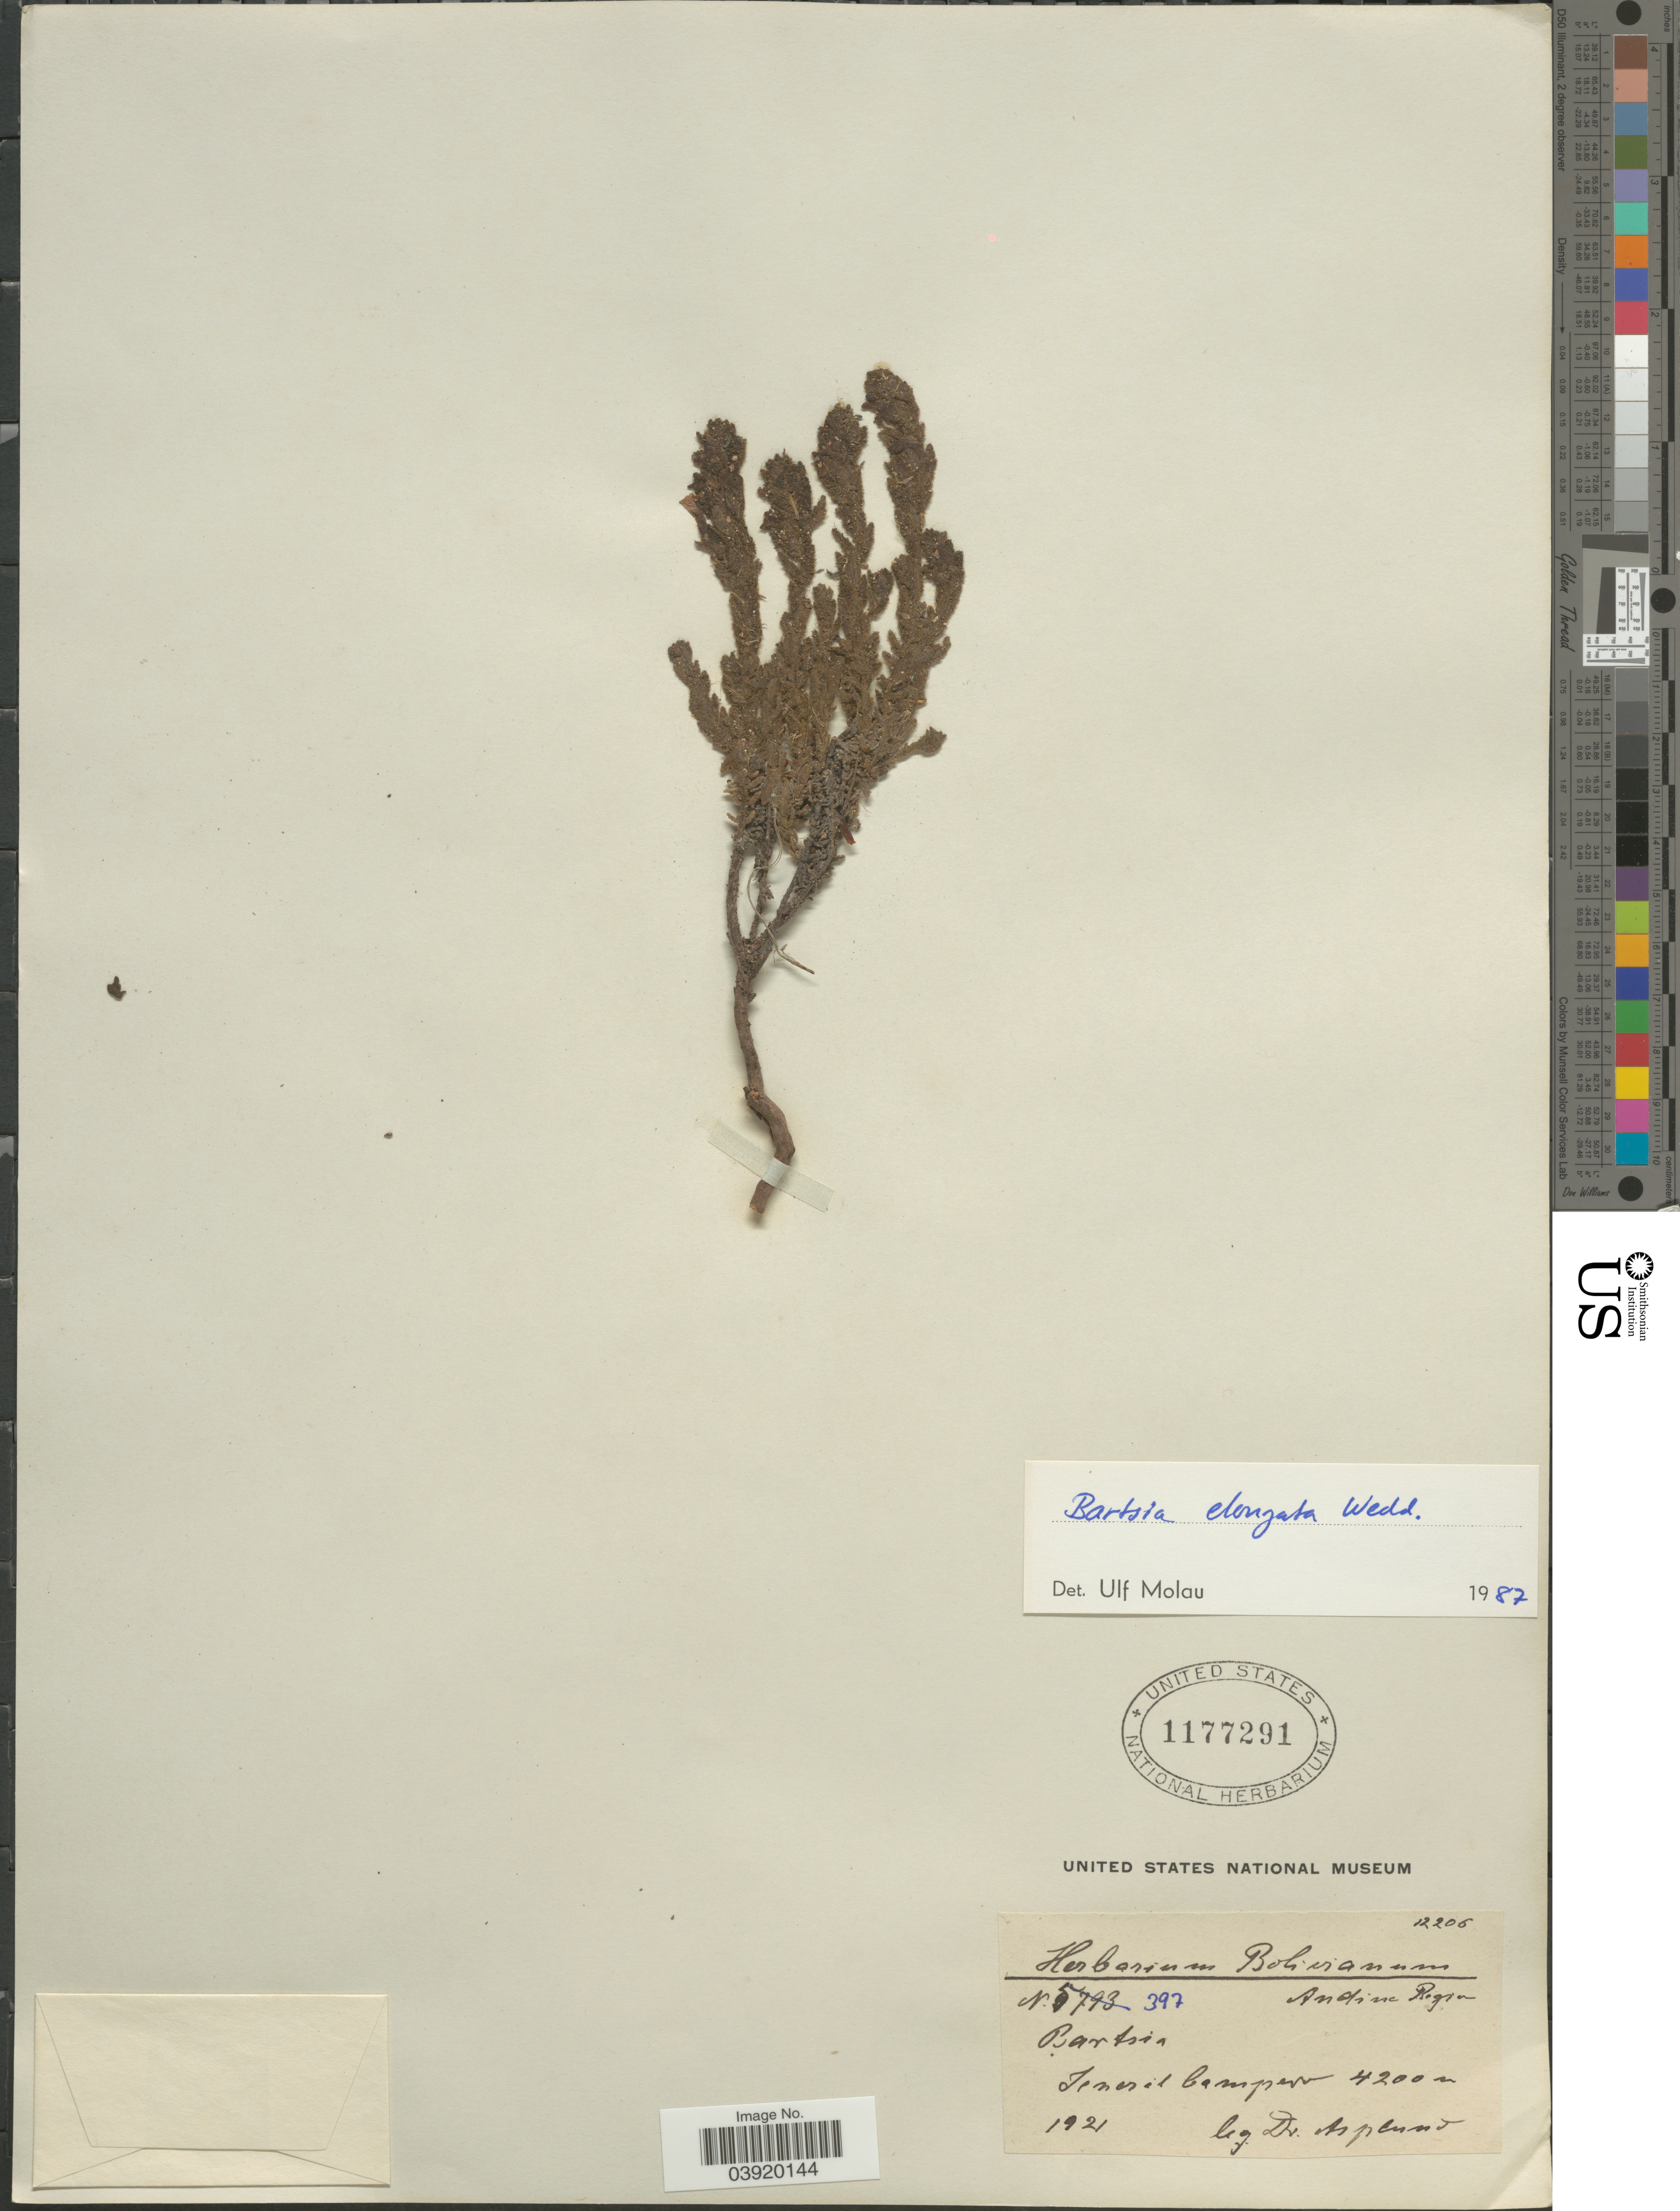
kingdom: Plantae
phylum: Tracheophyta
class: Magnoliopsida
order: Lamiales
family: Orobanchaceae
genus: Bartsia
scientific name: Bartsia elongata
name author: Wedd.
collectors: E. Asplund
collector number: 397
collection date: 1921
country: Bolivia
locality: Andina Region. Tenerit Campero.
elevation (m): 4200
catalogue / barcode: US 1177291